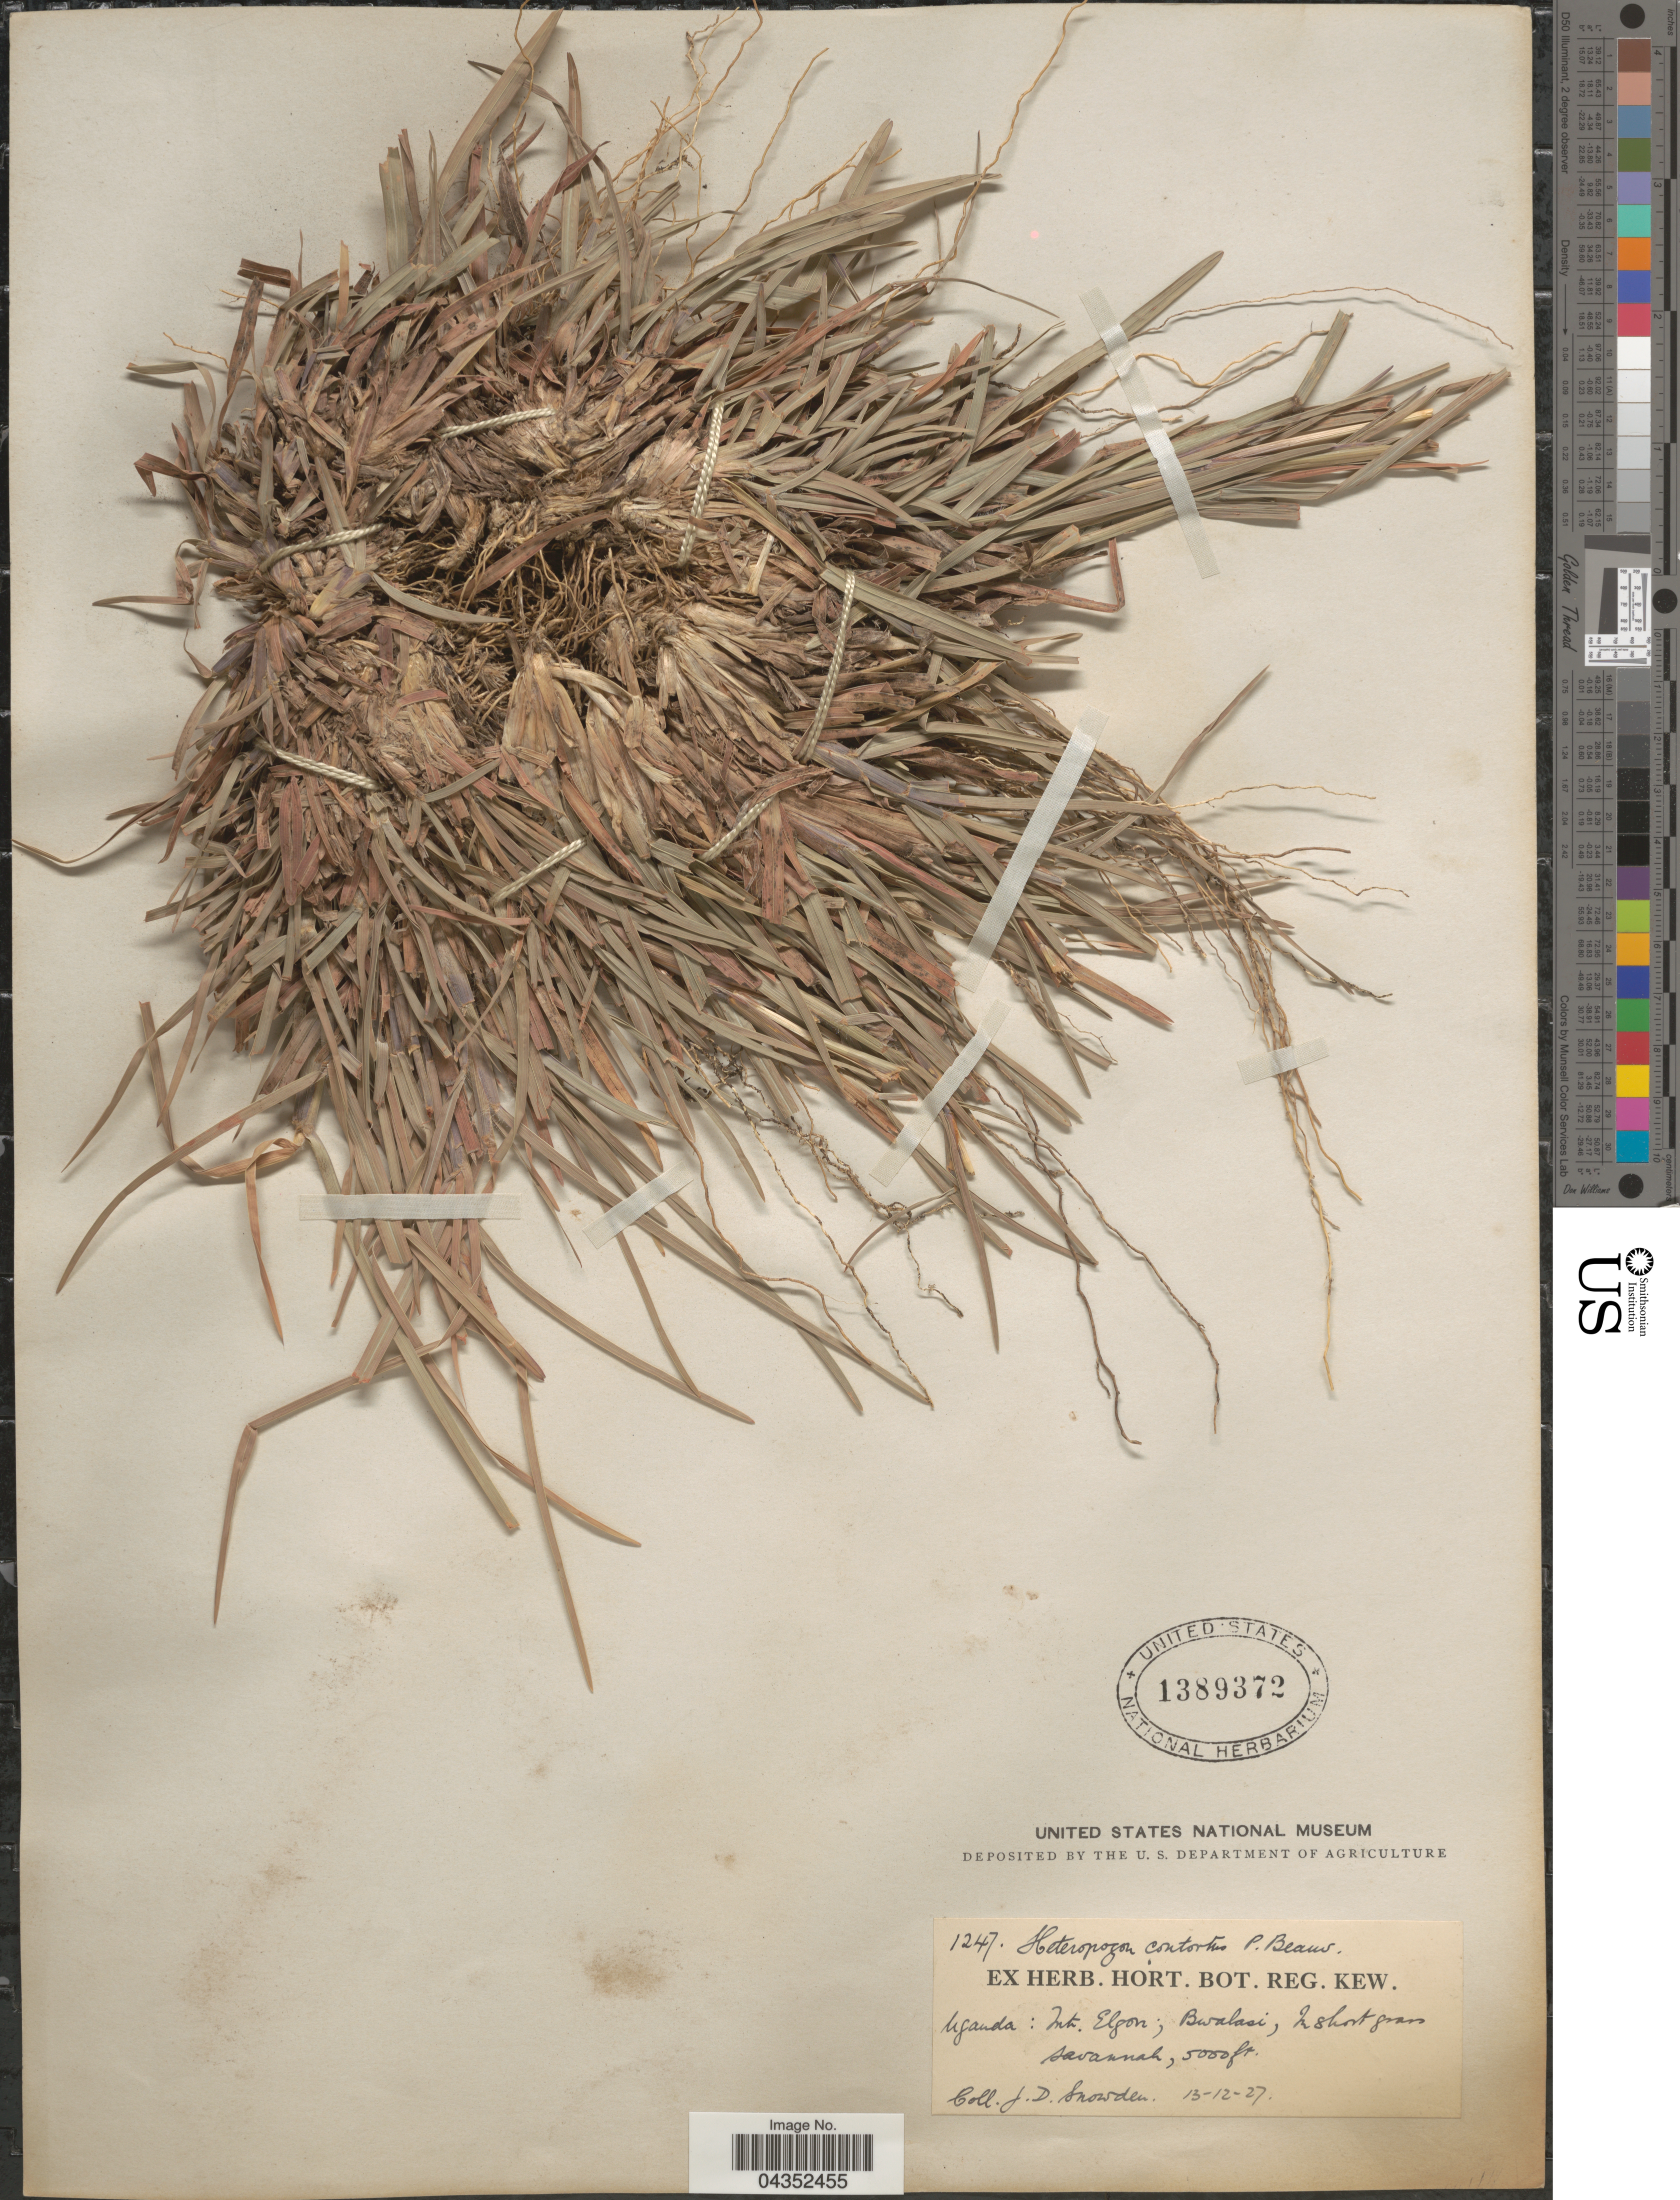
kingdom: Plantae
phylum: Tracheophyta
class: Liliopsida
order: Poales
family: Poaceae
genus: Heteropogon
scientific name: Heteropogon contortus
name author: (L.) P. Beauv. ex Roem. & Schult.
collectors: J. Snowden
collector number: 1247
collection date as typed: Transcribed d/m/y: 13/12/27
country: Uganda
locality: Mt. Elgon; Bwalasi.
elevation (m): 1524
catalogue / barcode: US 1389372